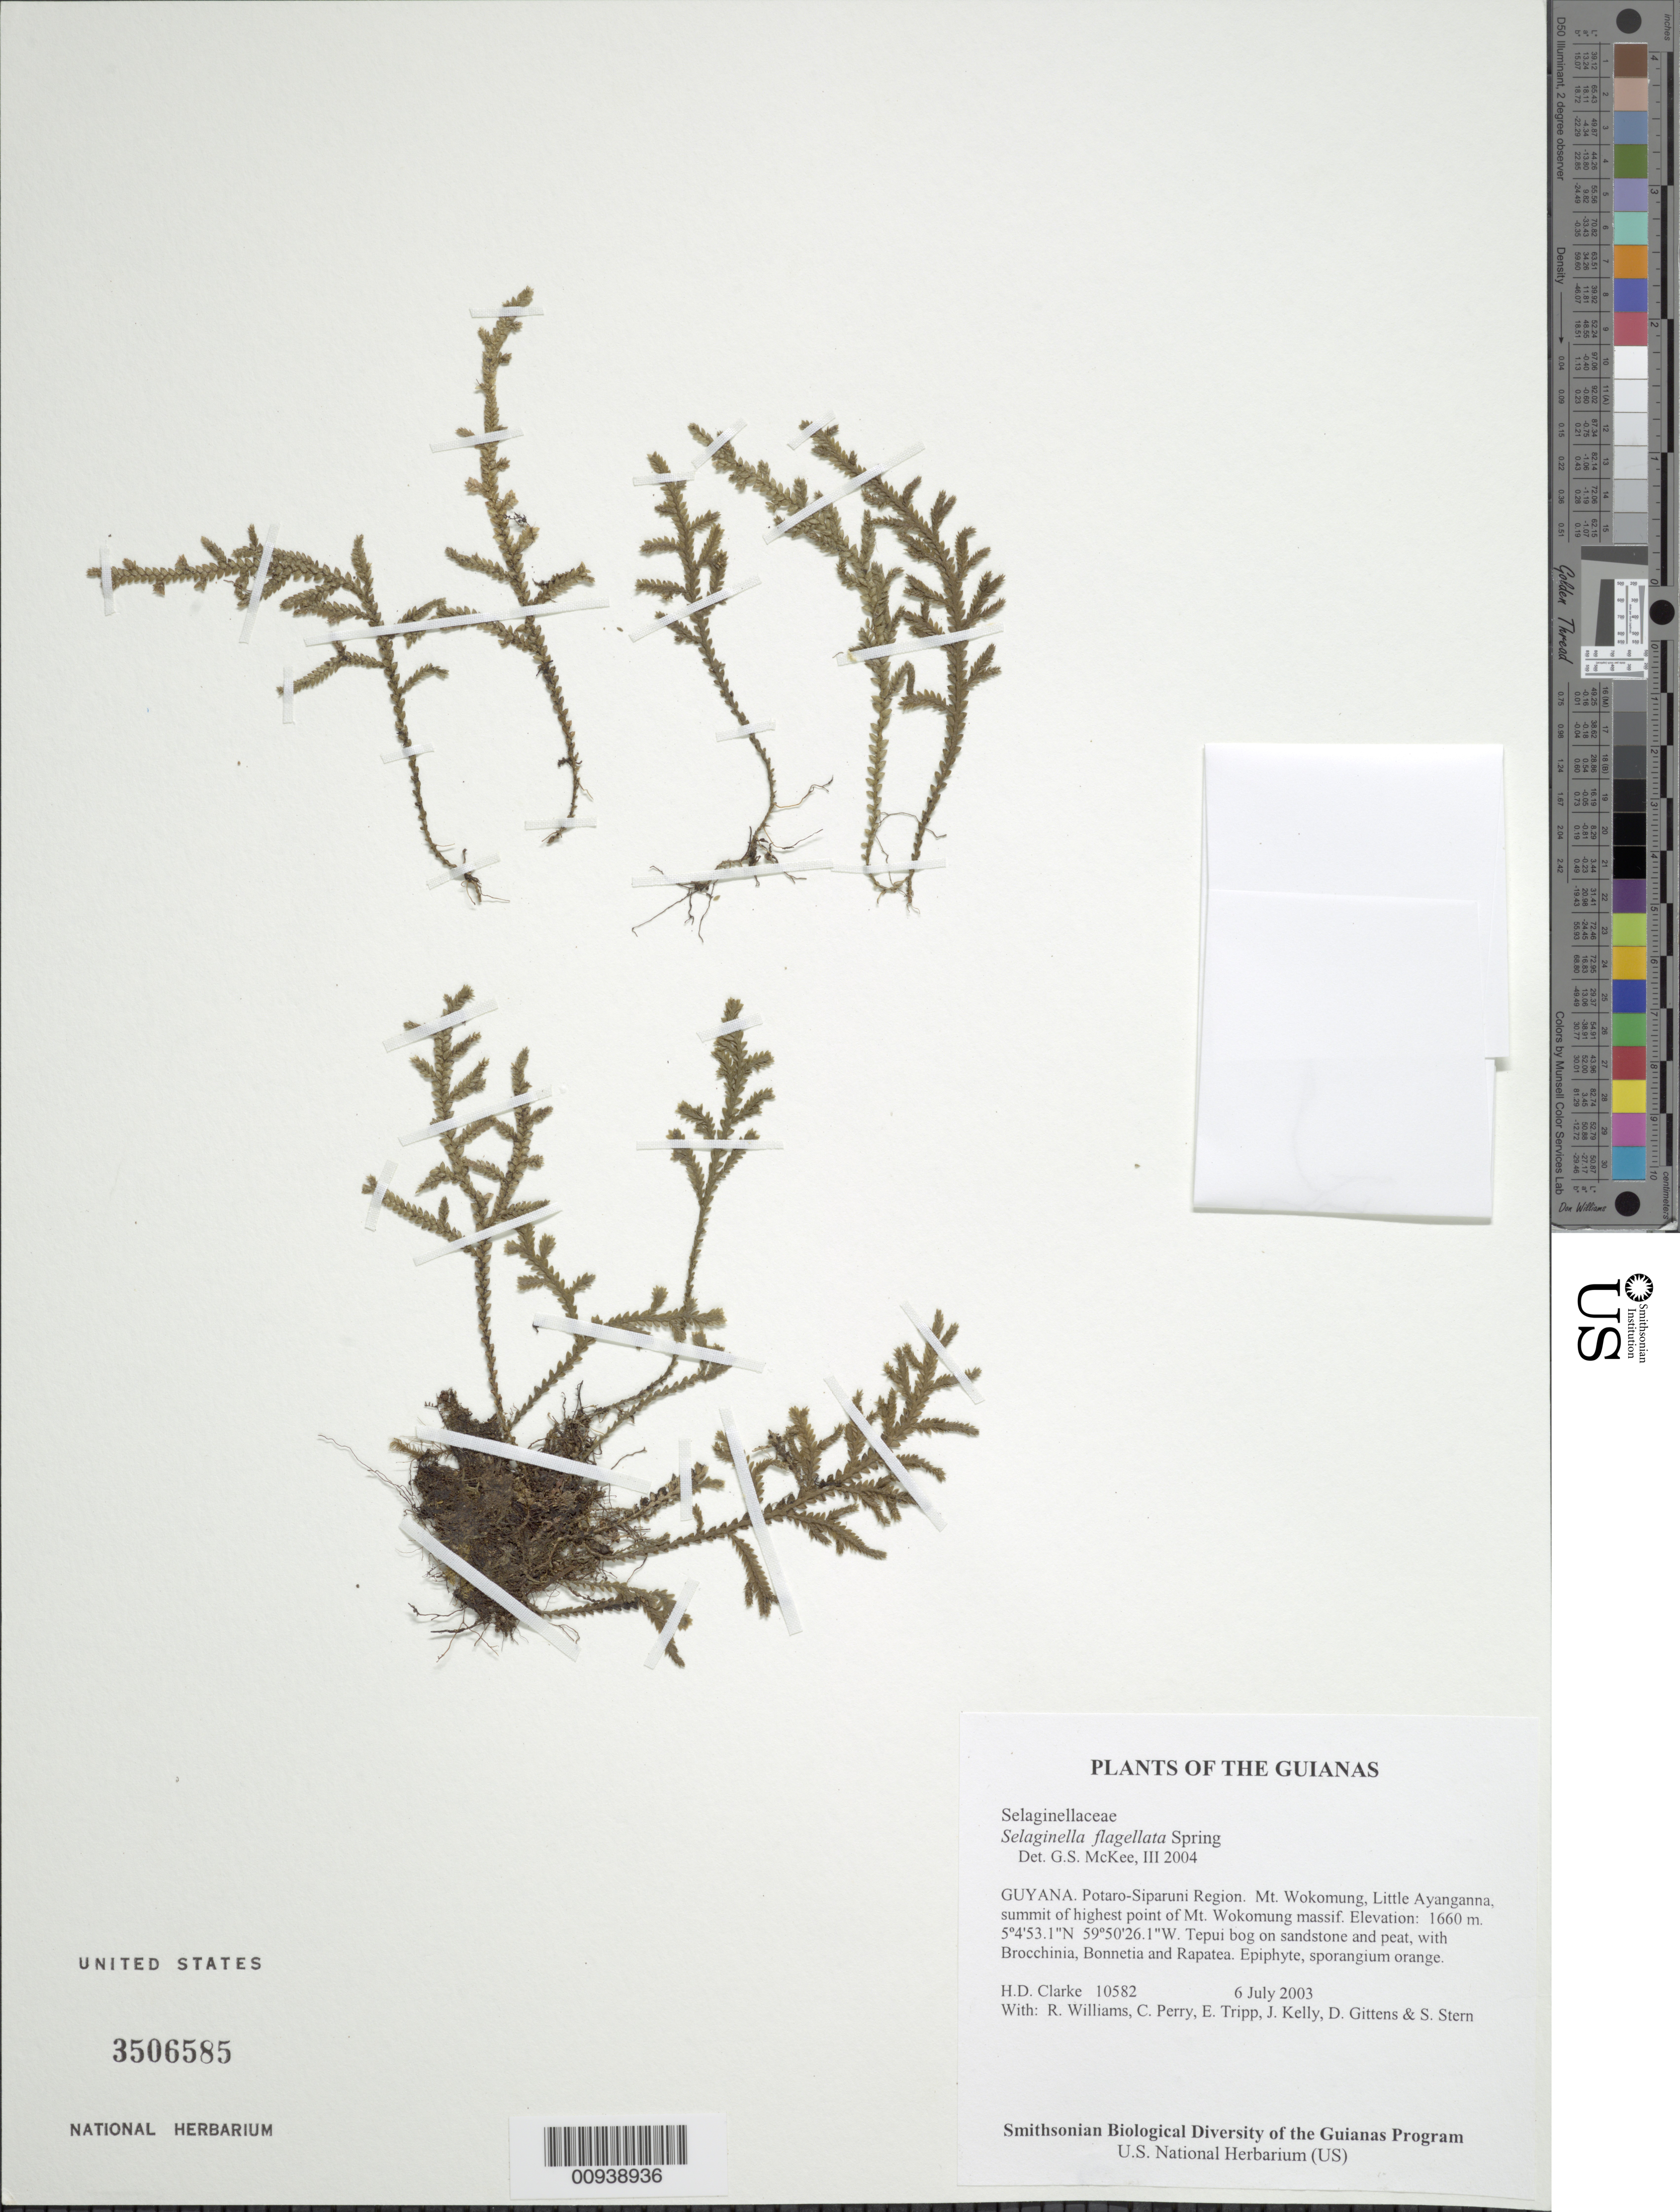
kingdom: Plantae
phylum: Tracheophyta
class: Lycopodiopsida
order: Selaginellales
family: Selaginellaceae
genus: Selaginella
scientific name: Selaginella sp.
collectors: H. D. Clarke, R. Williams, C. Perry, E. Tripp, J. Kelly, D. Gittens & S. R. Stern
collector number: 10582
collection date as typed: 6 July 2003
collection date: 2003-07-06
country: Guyana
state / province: Potaro-Siparuni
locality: Mt. Wokomung, Little Ayanganna, summit of highest point of Mt. Wokomung massif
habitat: Tepui bog on sandstone and peat, with Brocchinia, Bonnetia and Rapatea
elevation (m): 1660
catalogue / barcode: US 3506585